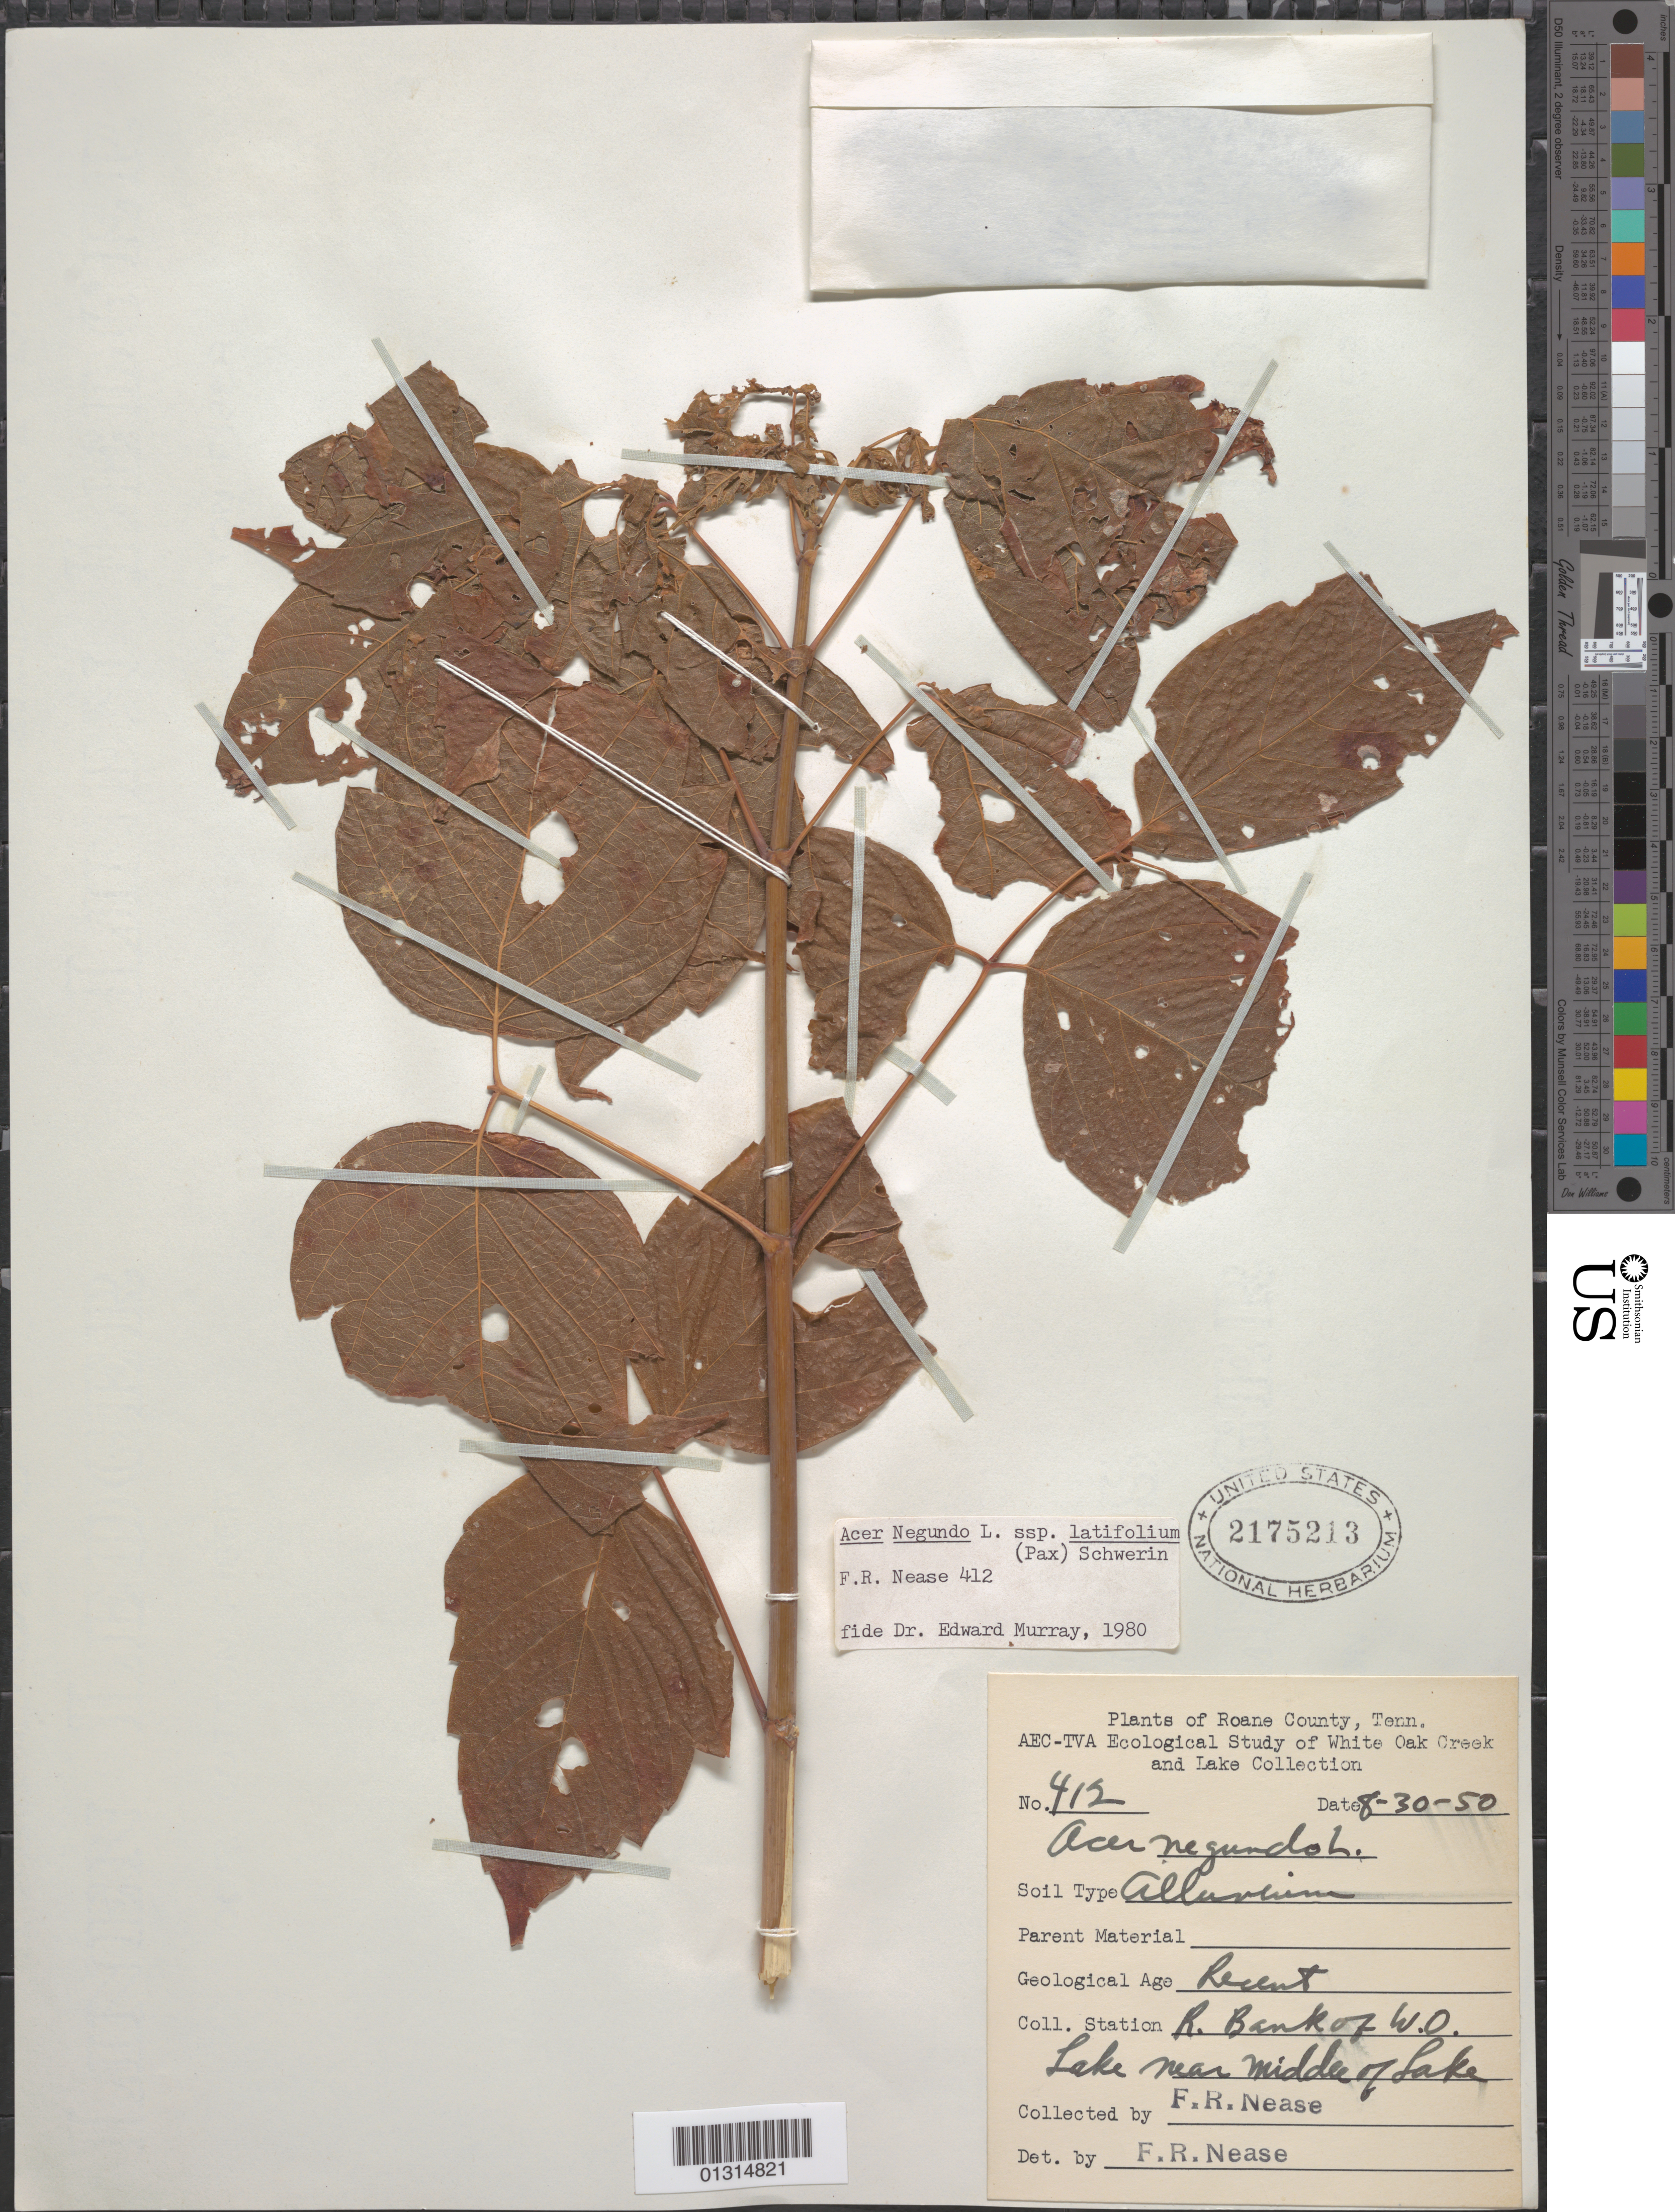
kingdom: Plantae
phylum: Tracheophyta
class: Magnoliopsida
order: Sapindales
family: Sapindaceae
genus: Acer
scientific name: Acer negundo subsp. latifolium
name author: (Pax) Schwer.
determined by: Murray, Edward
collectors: F. Nease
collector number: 412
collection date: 1950-08-30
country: United States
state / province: Tennessee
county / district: Roane County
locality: Roane County, R. bank of White Oak Creek Lake near middle of lake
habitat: Alluvial soil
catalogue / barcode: US 2175213